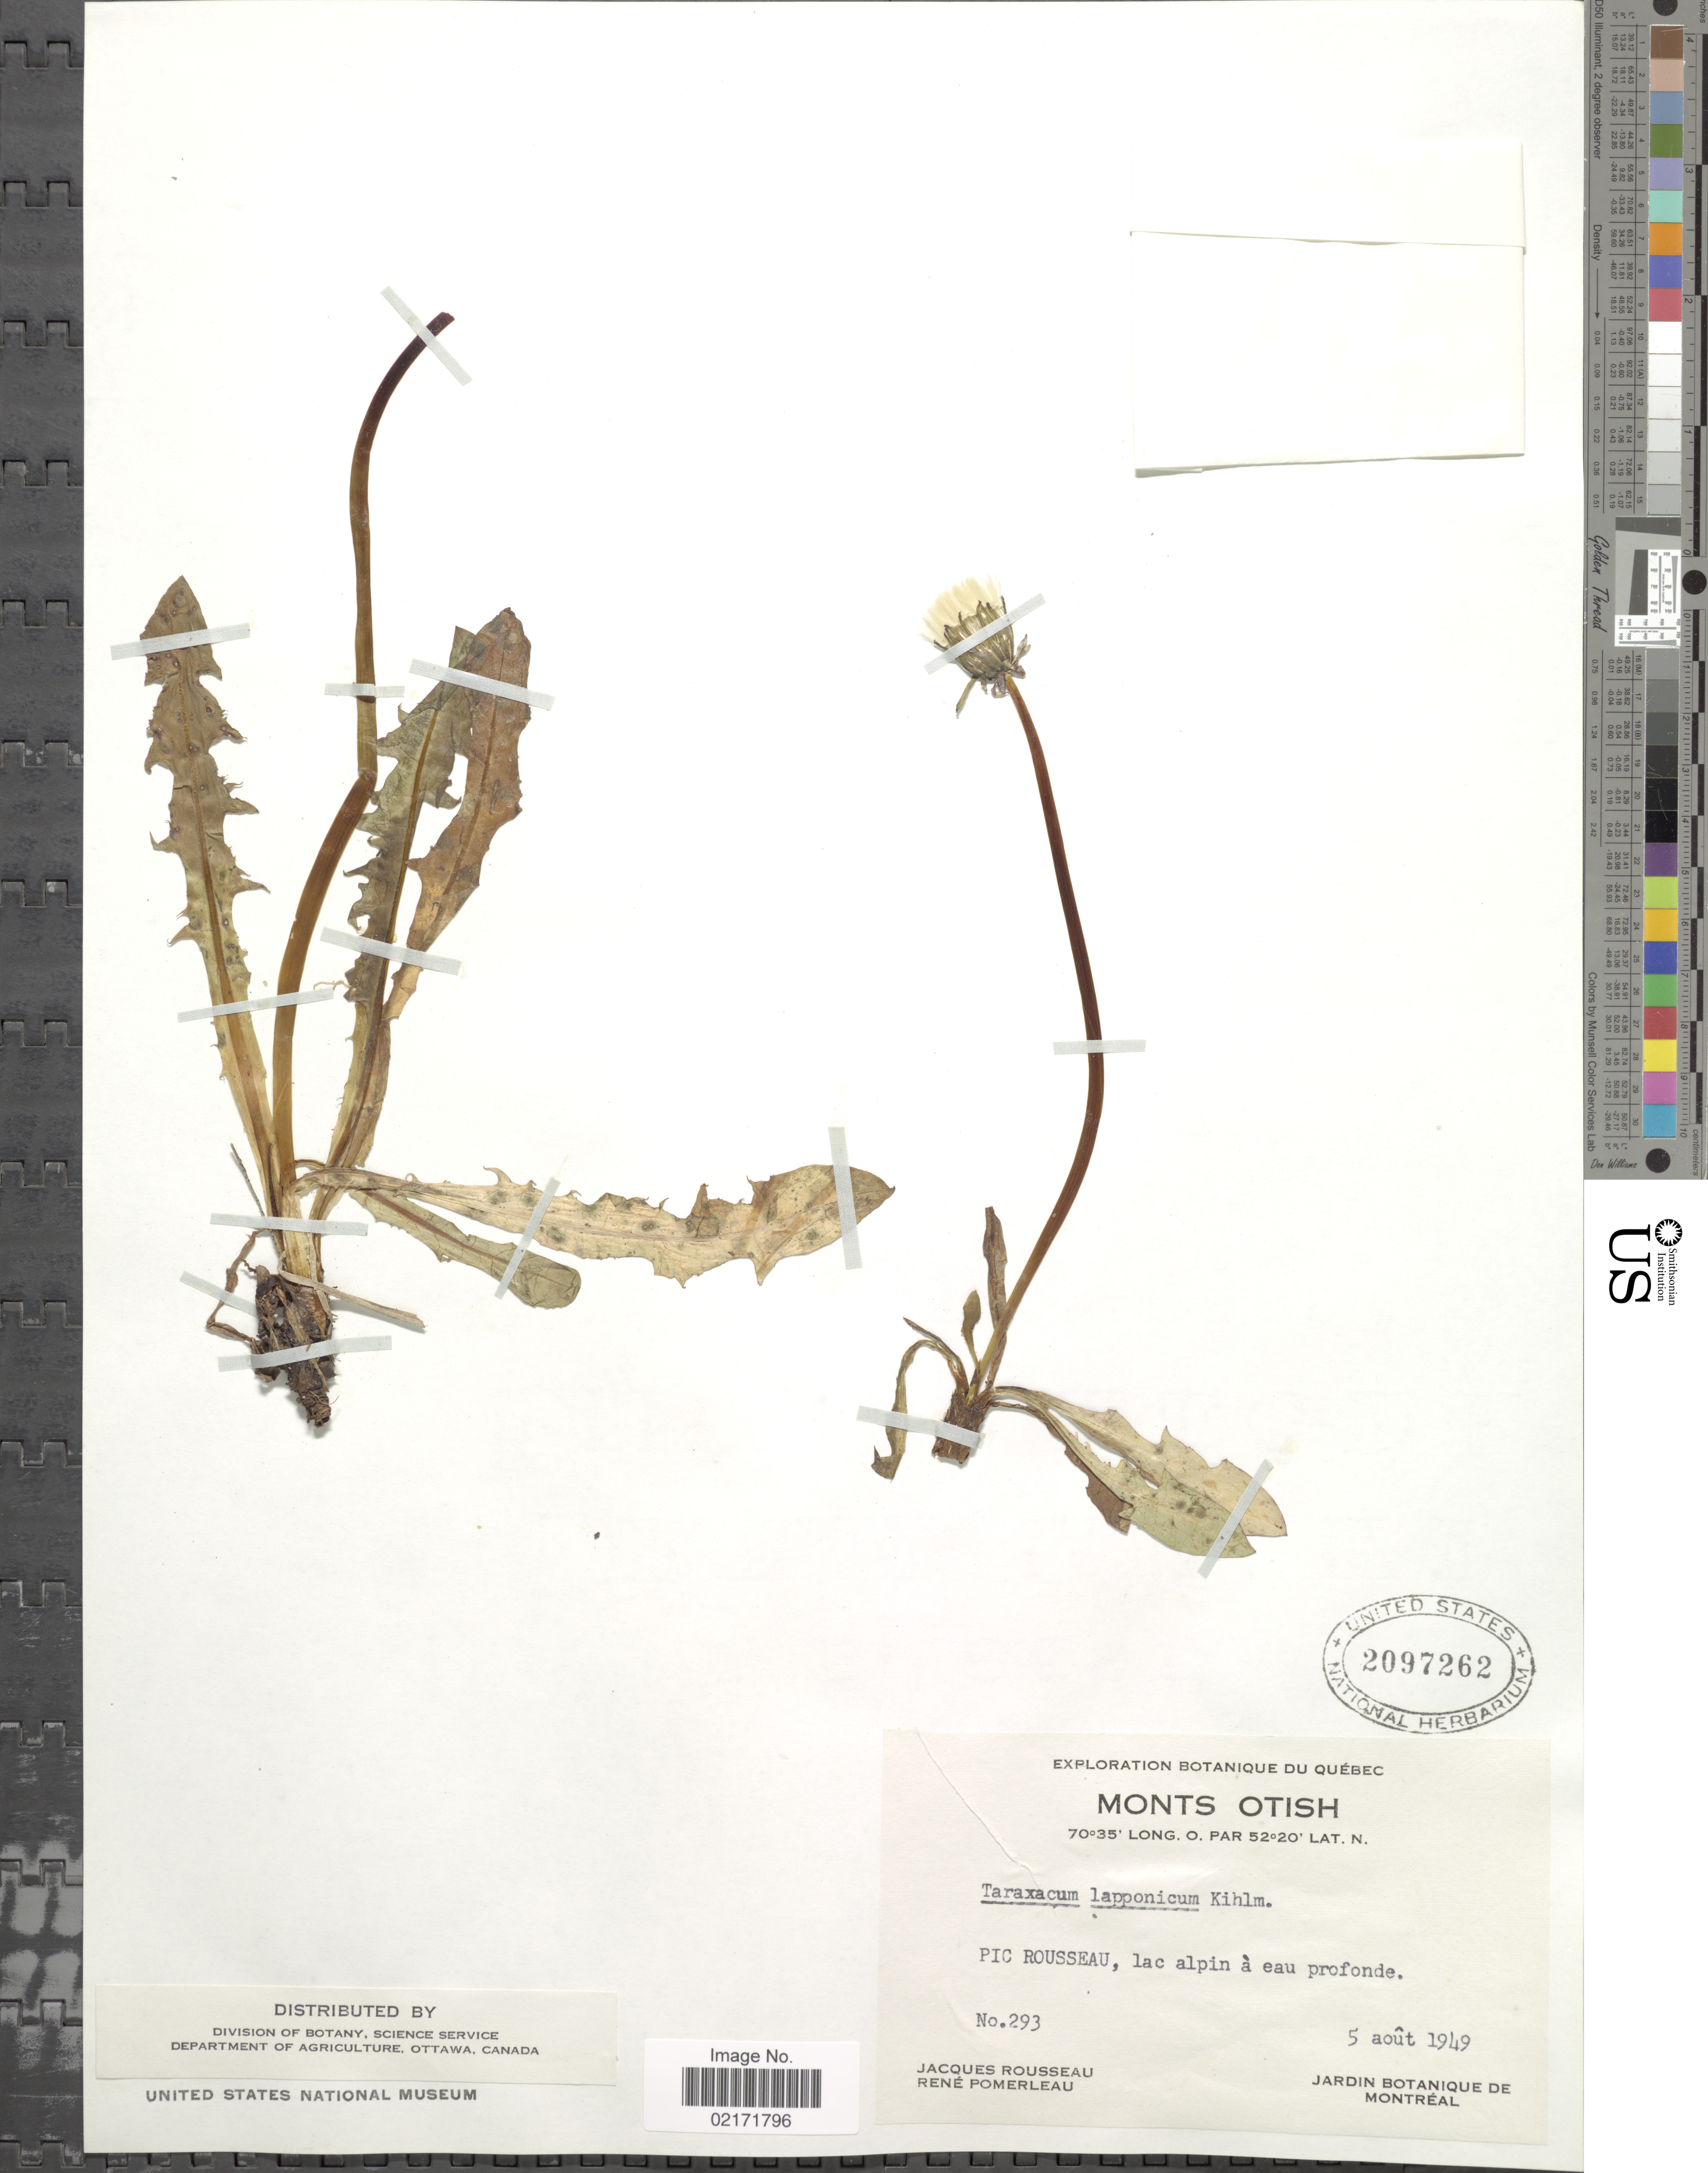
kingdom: Plantae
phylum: Tracheophyta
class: Magnoliopsida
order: Asterales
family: Asteraceae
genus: Taraxacum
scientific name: Taraxacum croceum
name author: Dahlst.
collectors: J. Rousseau & R. Pomerleau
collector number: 293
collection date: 1949-08-05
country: Canada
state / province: Quebec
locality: Monts Otish. Pic Rousseau, lac alpin à eau profonde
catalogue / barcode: US 2097262